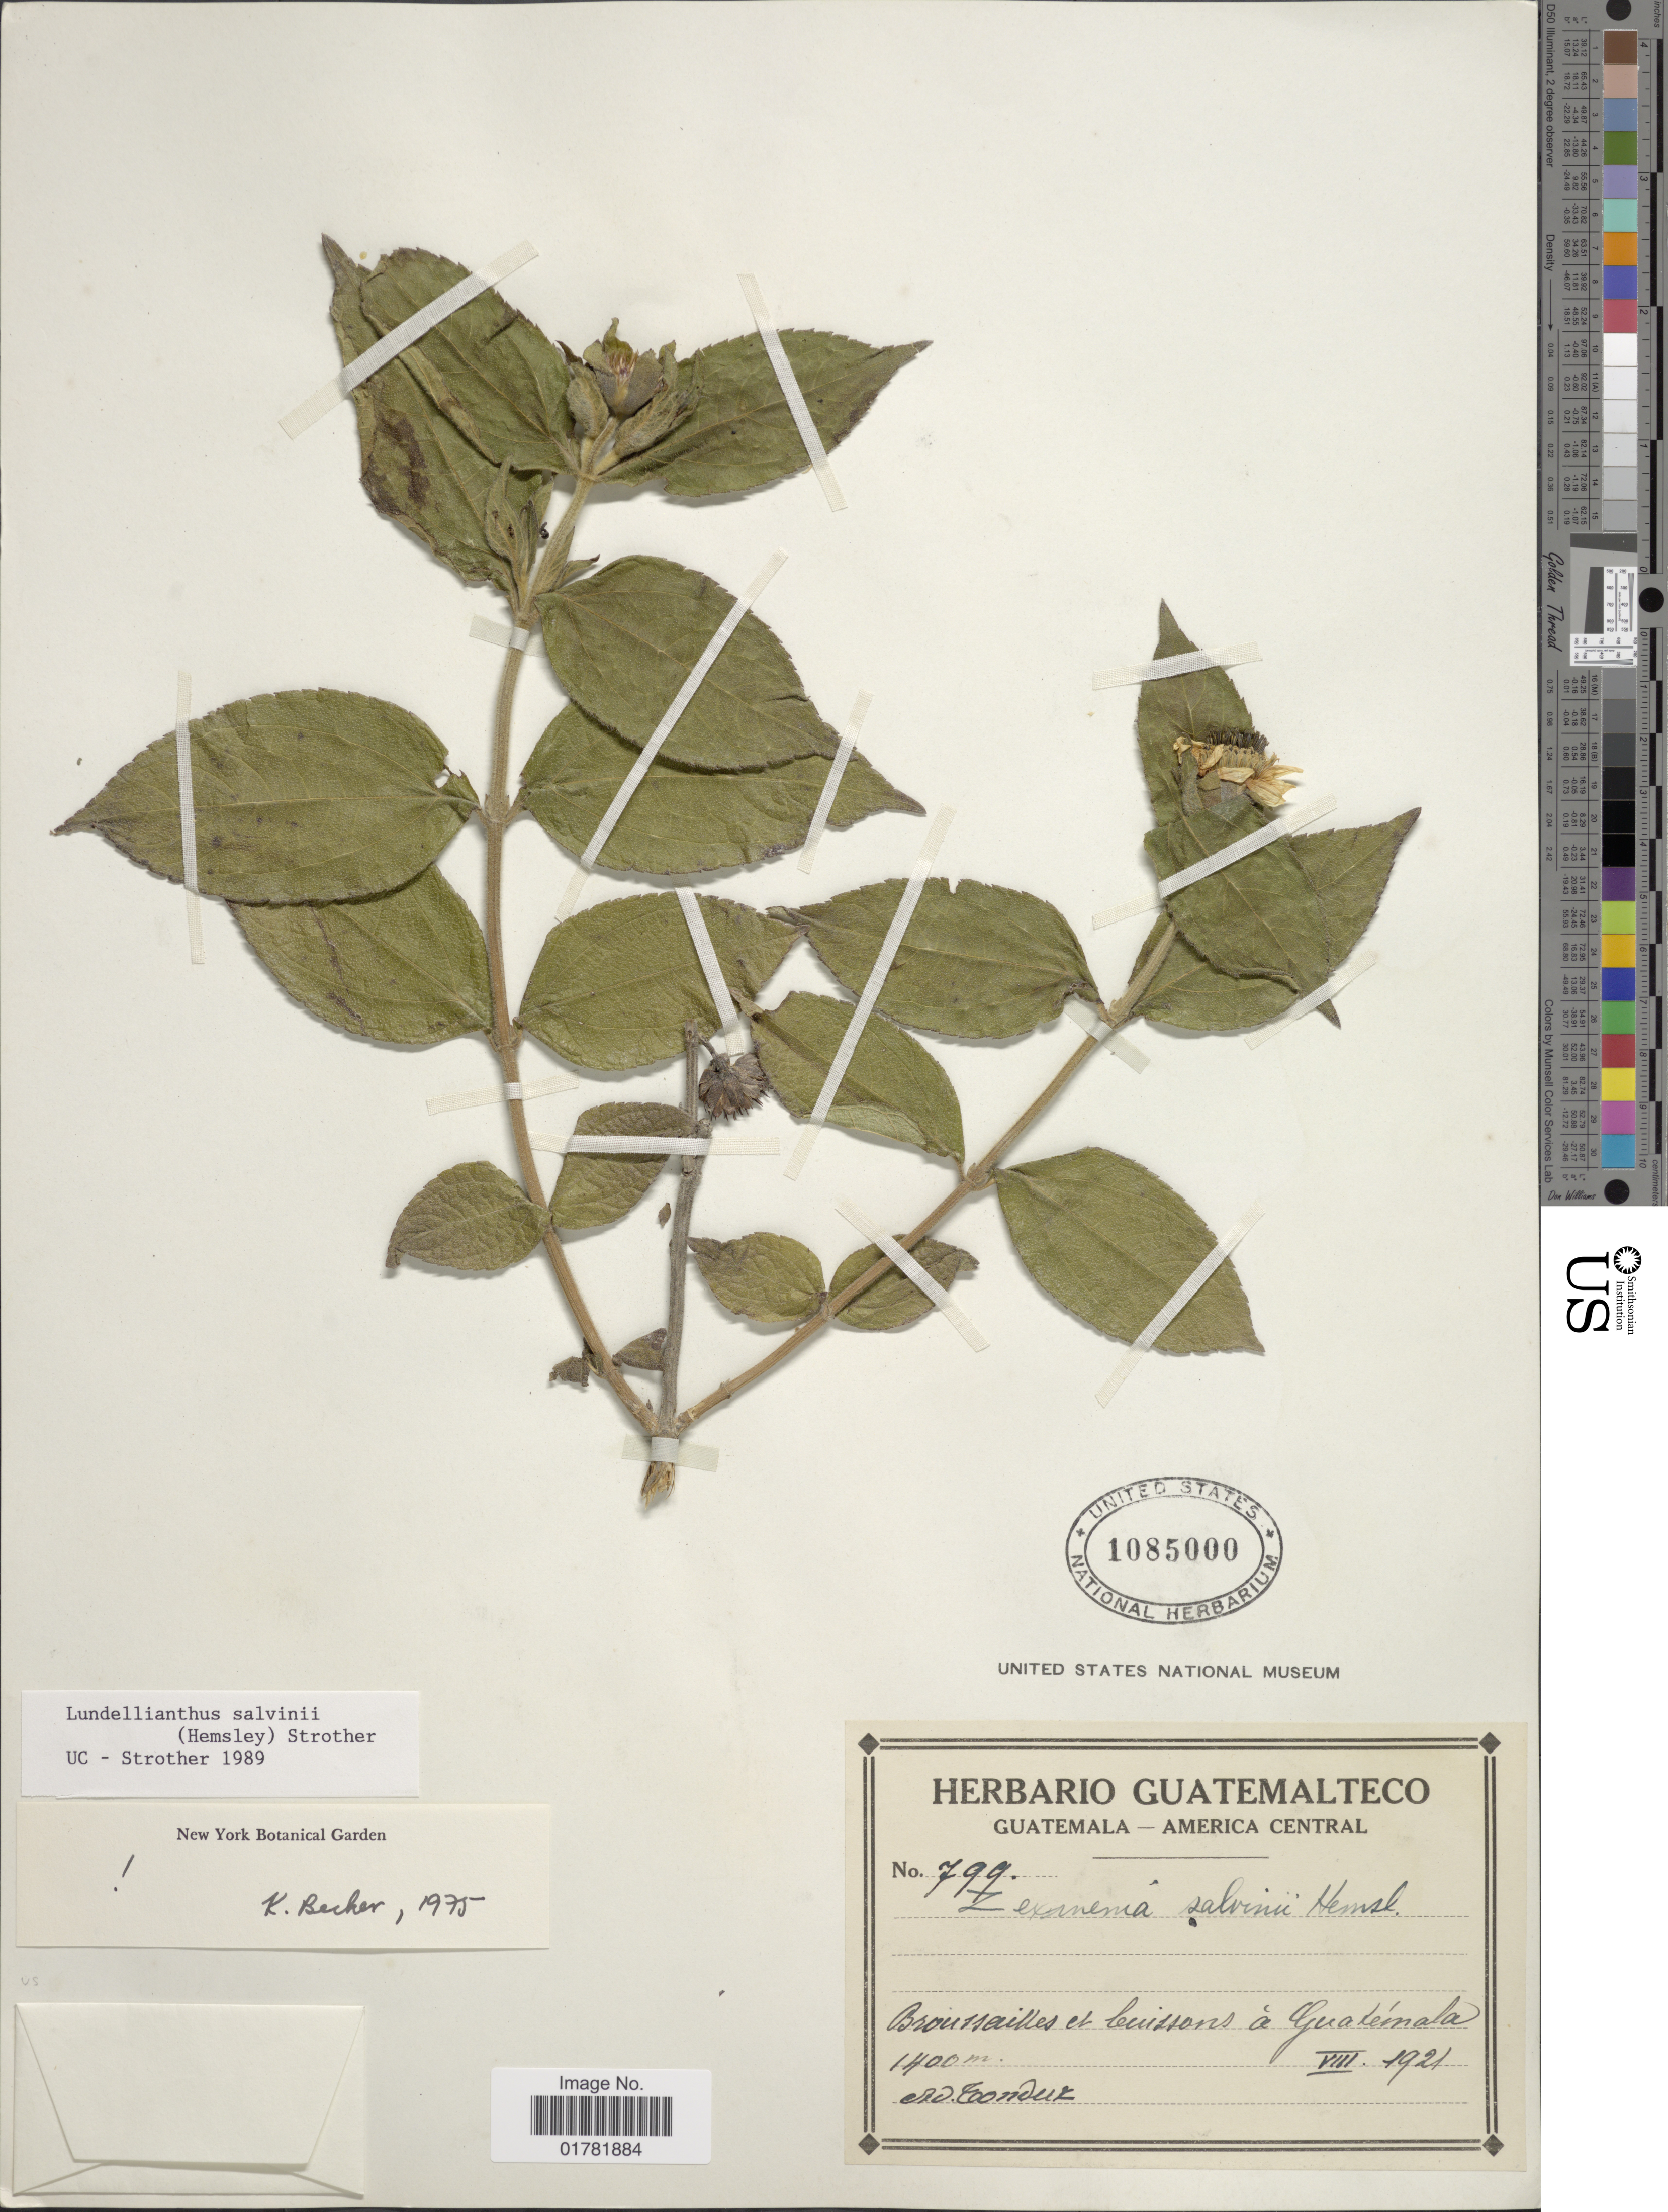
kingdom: Plantae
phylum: Tracheophyta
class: Magnoliopsida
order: Asterales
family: Asteraceae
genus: Lundellianthus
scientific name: Lundellianthus salvinii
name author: (Hemsl.) Strother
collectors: A. Tonduz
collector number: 799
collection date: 1921-08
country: Guatemala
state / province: Guatemala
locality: Broussailles et Cuissons á Guatémala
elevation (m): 1400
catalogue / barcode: US 1085000